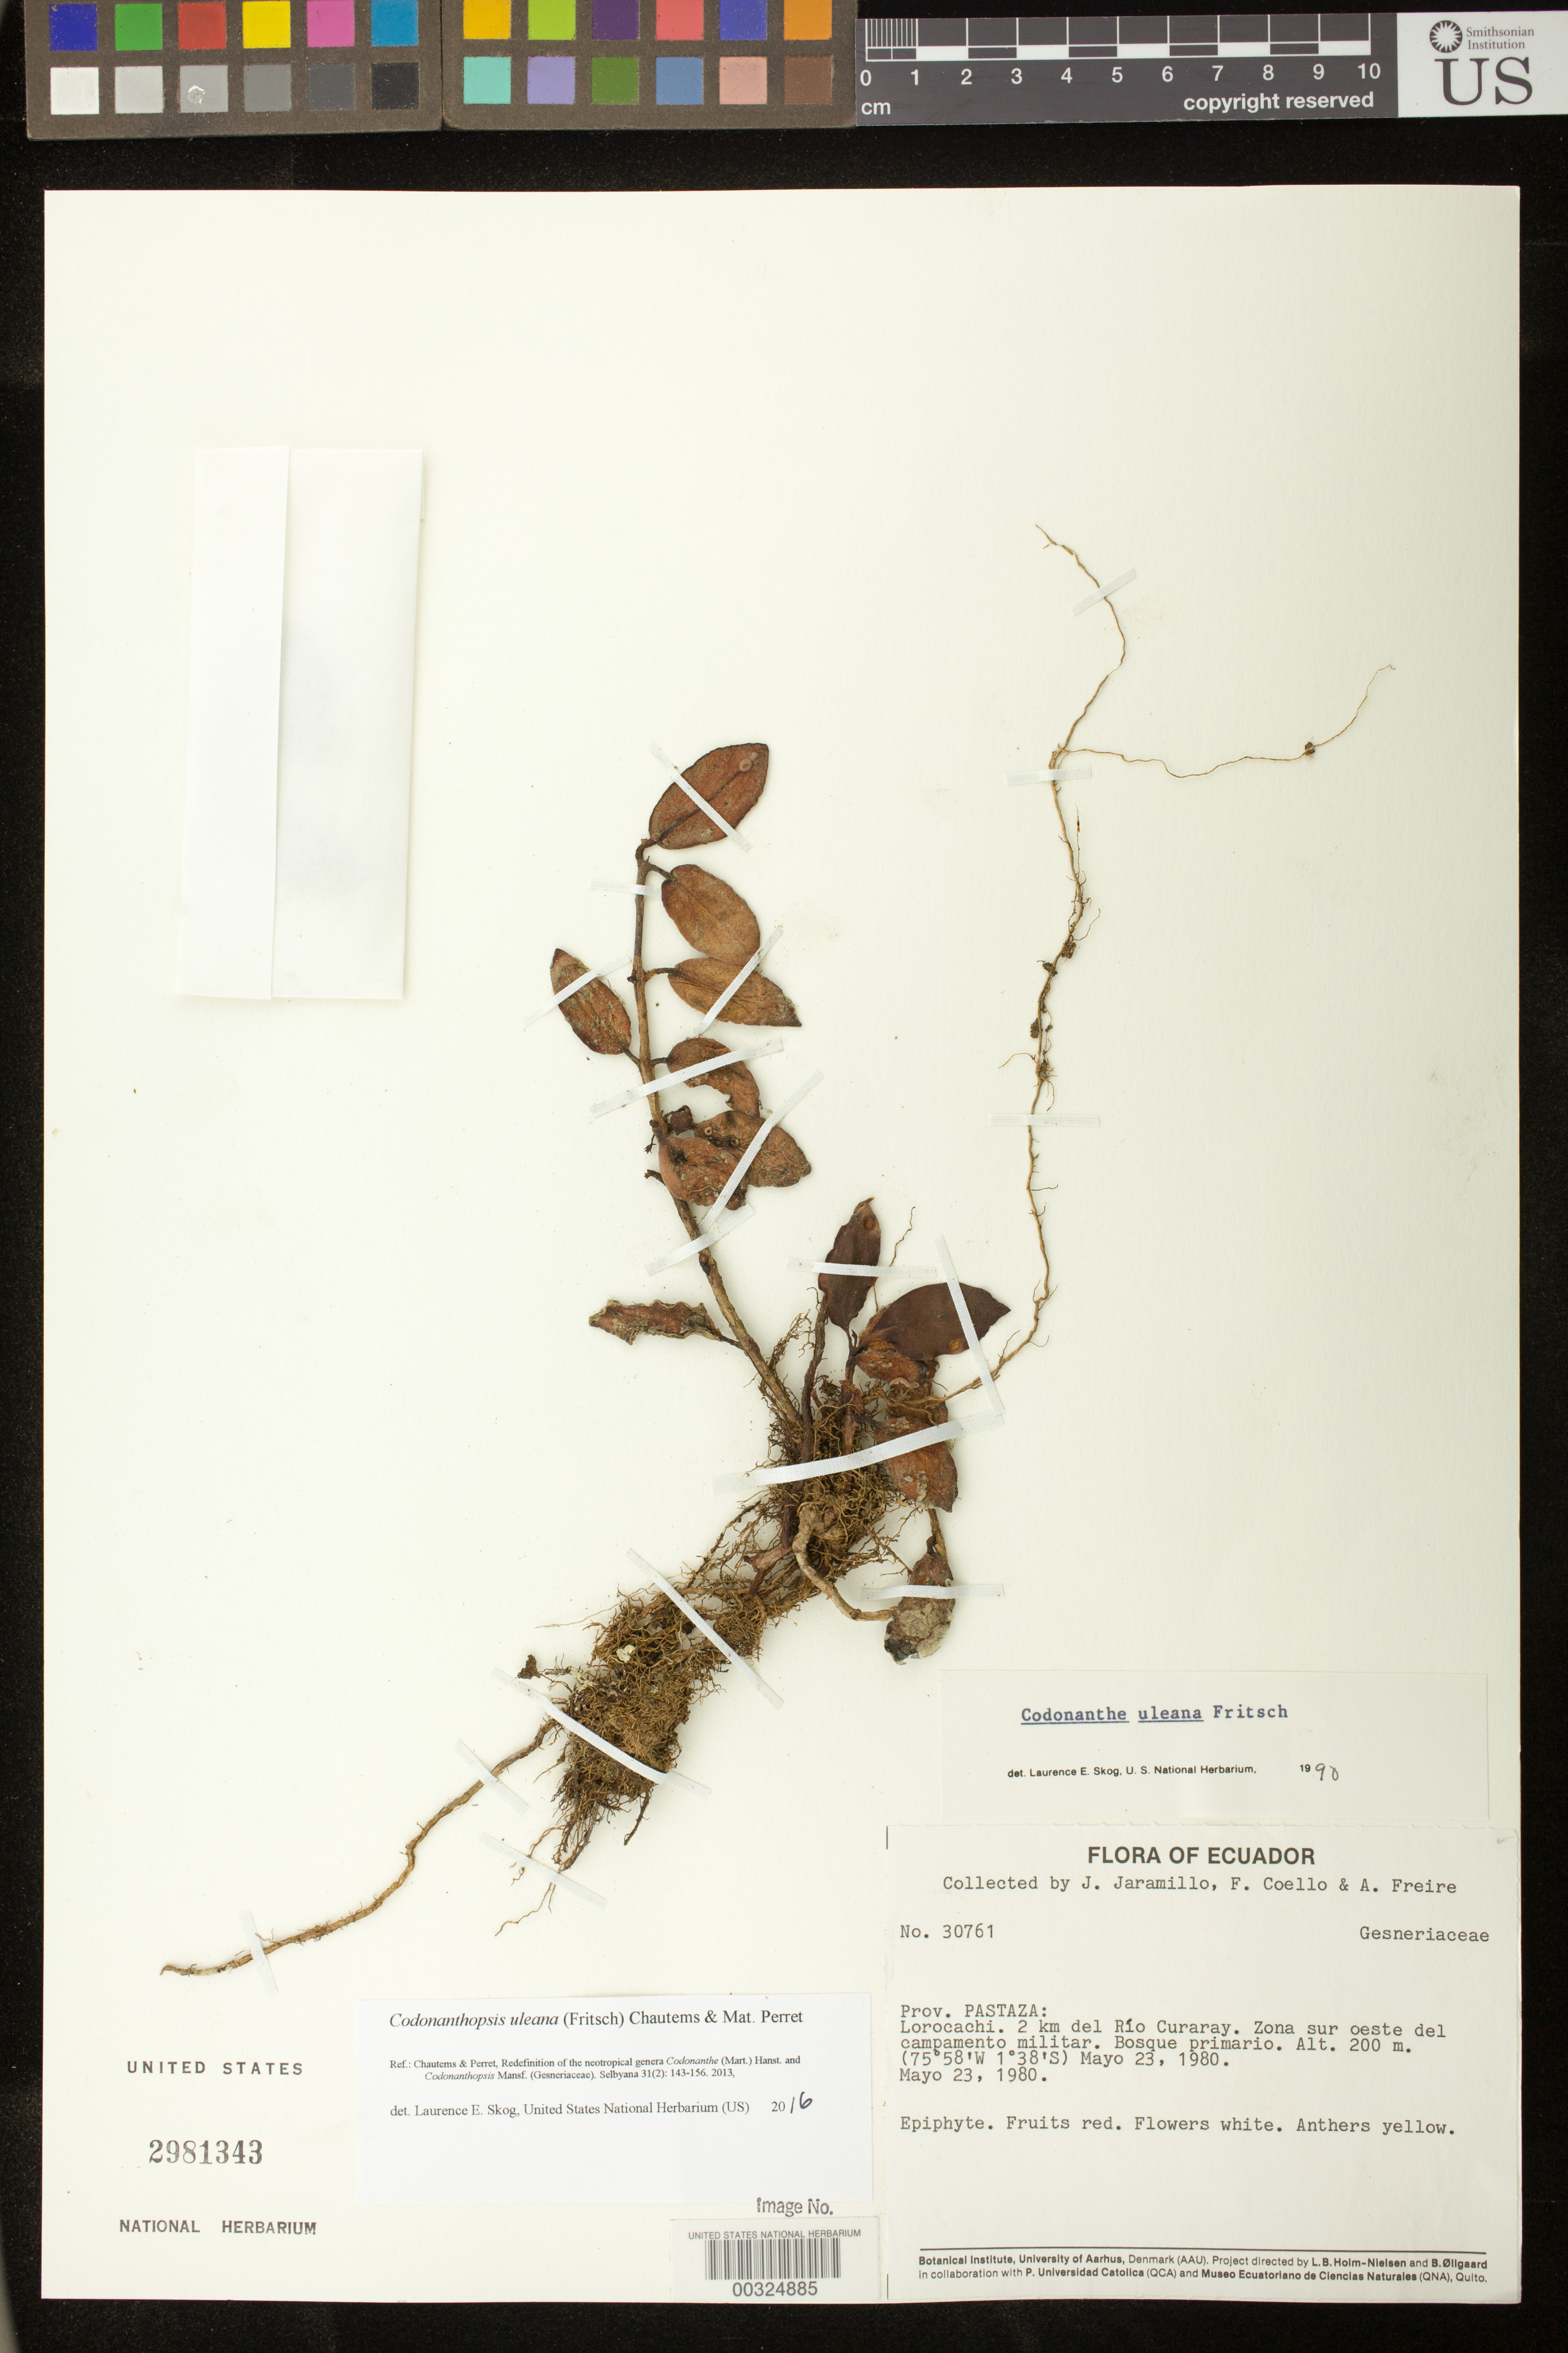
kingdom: Plantae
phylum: Tracheophyta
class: Magnoliopsida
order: Lamiales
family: Gesneriaceae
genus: Codonanthopsis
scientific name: Codonanthopsis uleana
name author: (Fritsch) Chautems & Mat.Perret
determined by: Skog, Laurence E.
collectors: J. L. Jaramillo, F. Coello & A. Freire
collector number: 30761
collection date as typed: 23 May 1980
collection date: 1980-05-23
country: Ecuador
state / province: Pastaza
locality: Lorocachi, 2 km from Rio Curaray, zone W of military camp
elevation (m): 200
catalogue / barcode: US 2981343